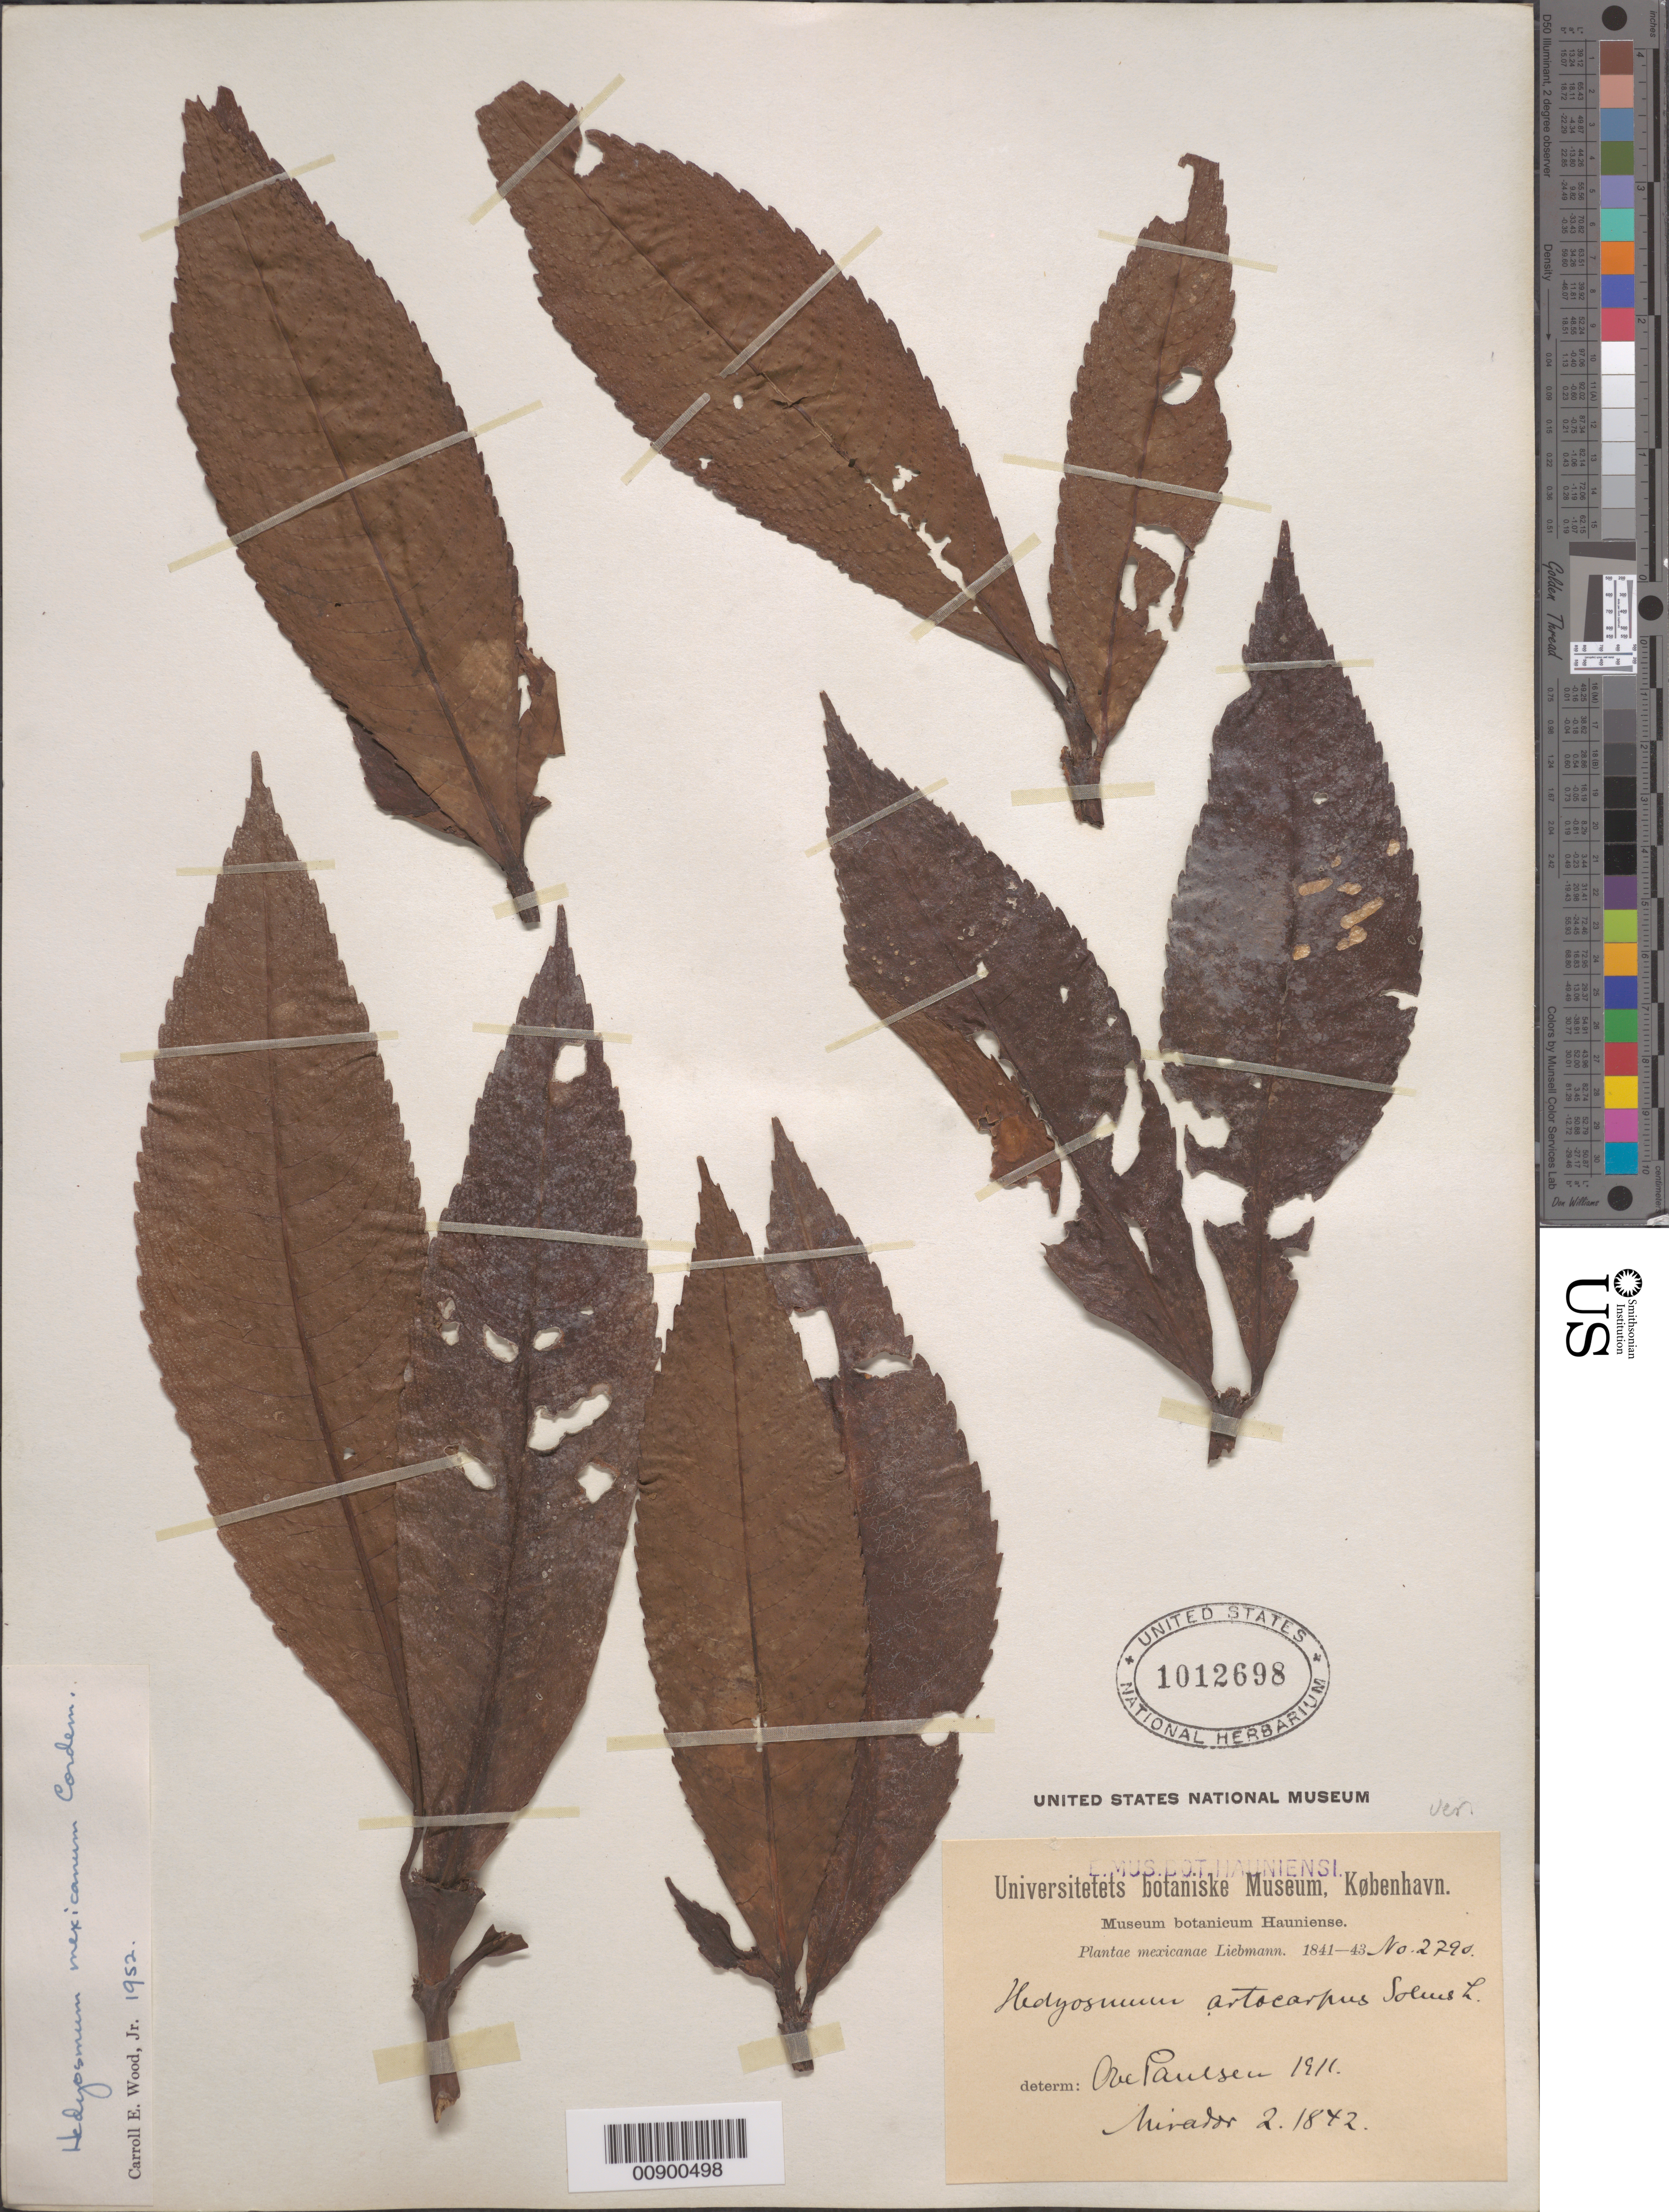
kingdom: Plantae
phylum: Tracheophyta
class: Magnoliopsida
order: Chloranthales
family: Chloranthaceae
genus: Hedyosmum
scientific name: Hedyosmum mexicanum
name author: C. Cordem.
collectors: F. M. Liebmann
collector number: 2790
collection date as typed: Feb 1842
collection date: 1842-02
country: Mexico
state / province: Veracruz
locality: Mirador.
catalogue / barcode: US 1012698